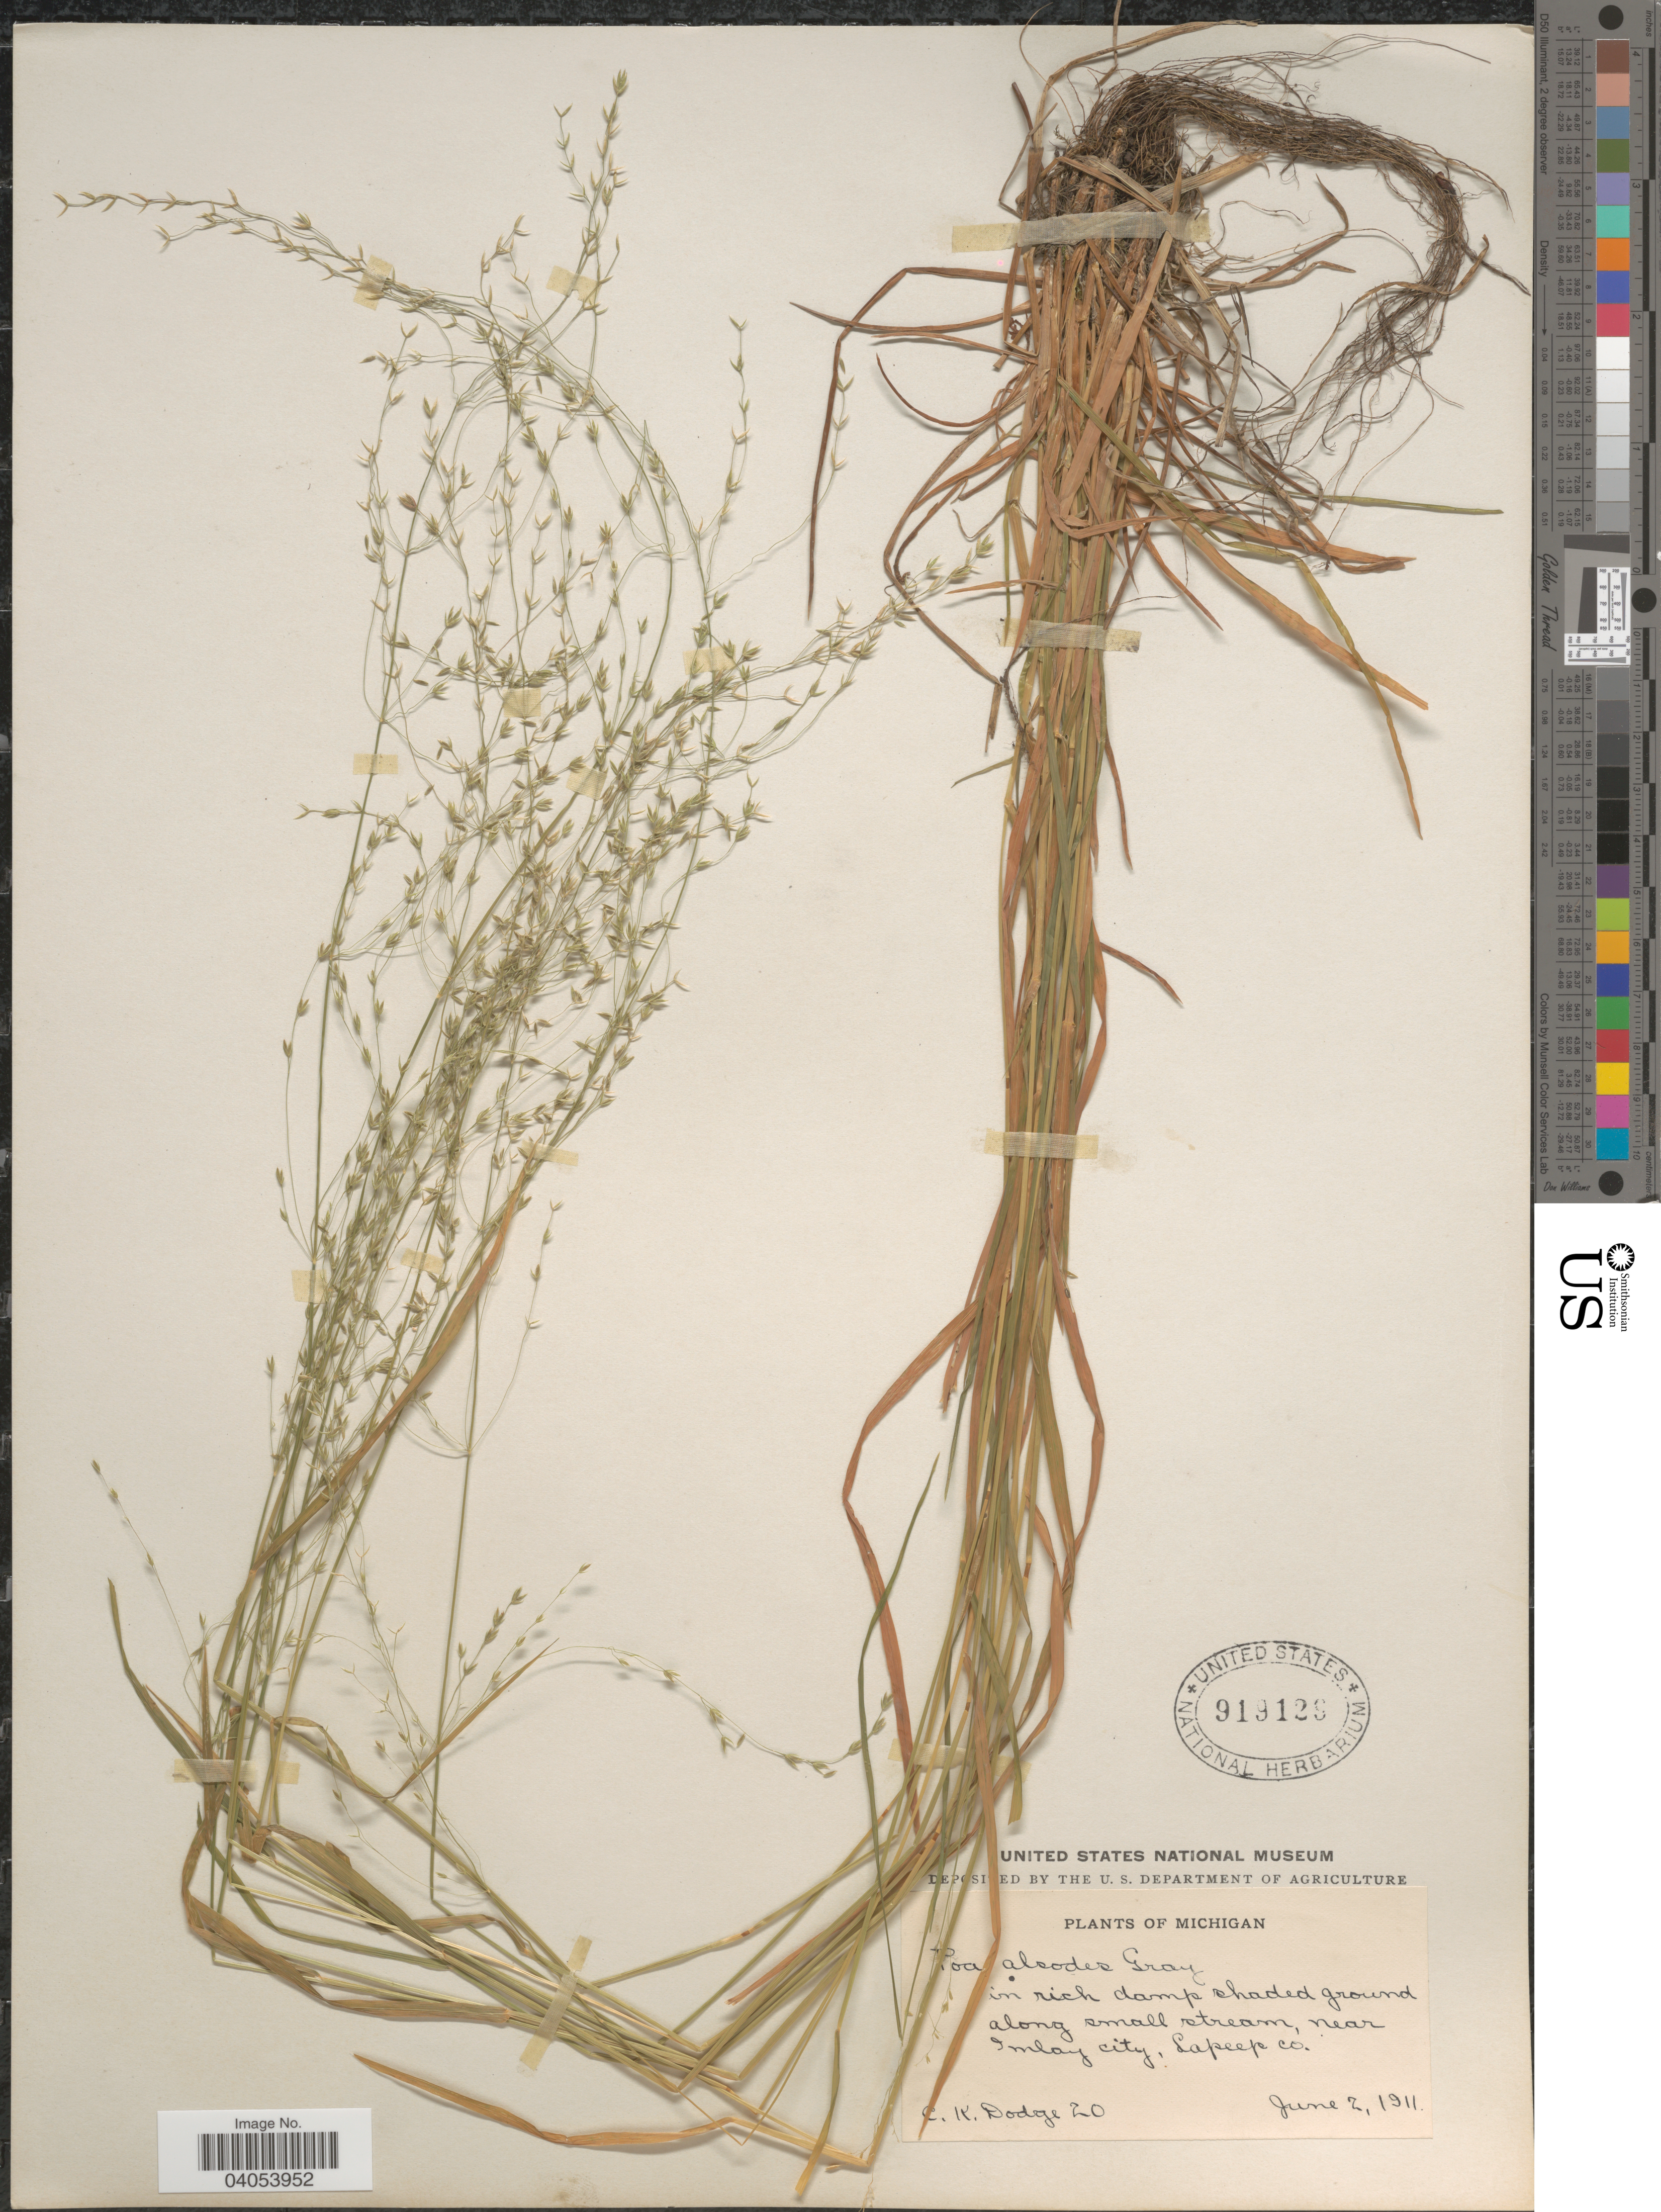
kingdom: Plantae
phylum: Tracheophyta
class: Liliopsida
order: Poales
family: Poaceae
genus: Poa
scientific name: Poa alsodes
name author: A. Gray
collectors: C. Dodge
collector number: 20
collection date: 1911-06-02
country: United States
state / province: Michigan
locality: Near Imlay city, Lapeep co.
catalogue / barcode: US 919126